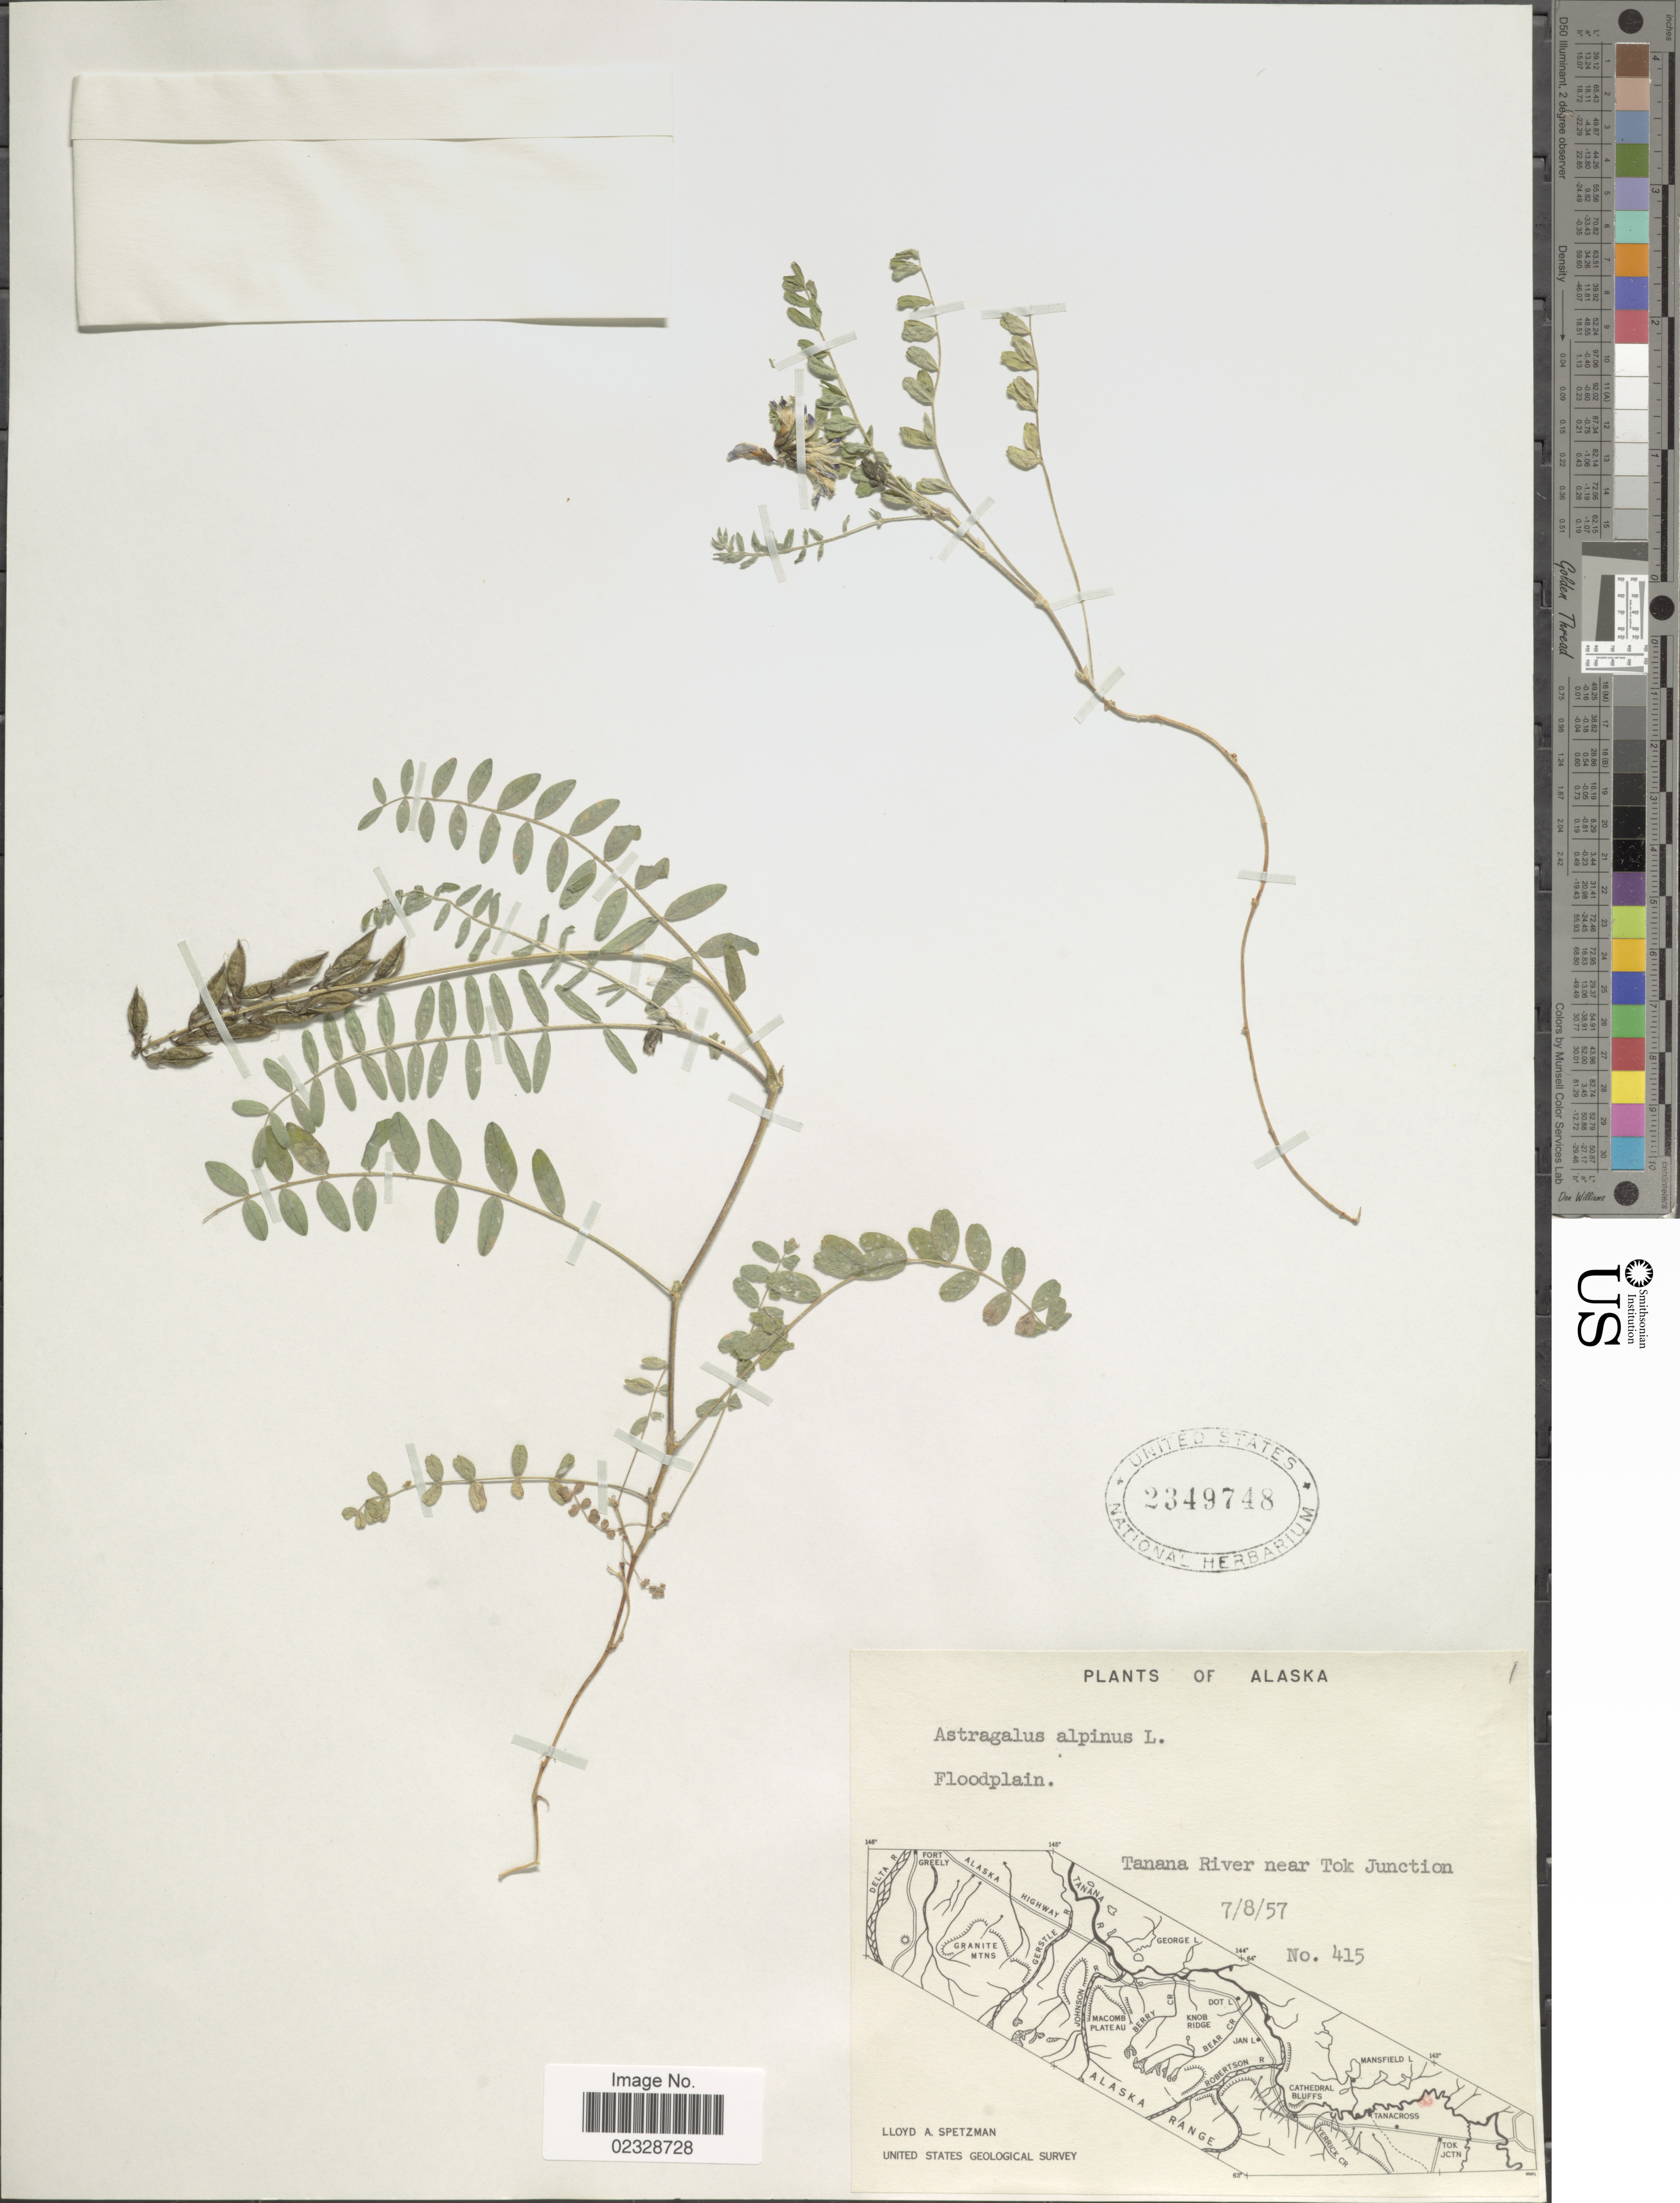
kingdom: Plantae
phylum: Tracheophyta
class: Magnoliopsida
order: Fabales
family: Fabaceae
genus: Astragalus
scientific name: Astragalus alpinus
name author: L.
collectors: L. Spetzman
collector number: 415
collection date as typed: Transcribed d/m/y: 8/7/57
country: United States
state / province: Alaska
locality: Tanana River near Tok Junction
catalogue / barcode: US 2349748